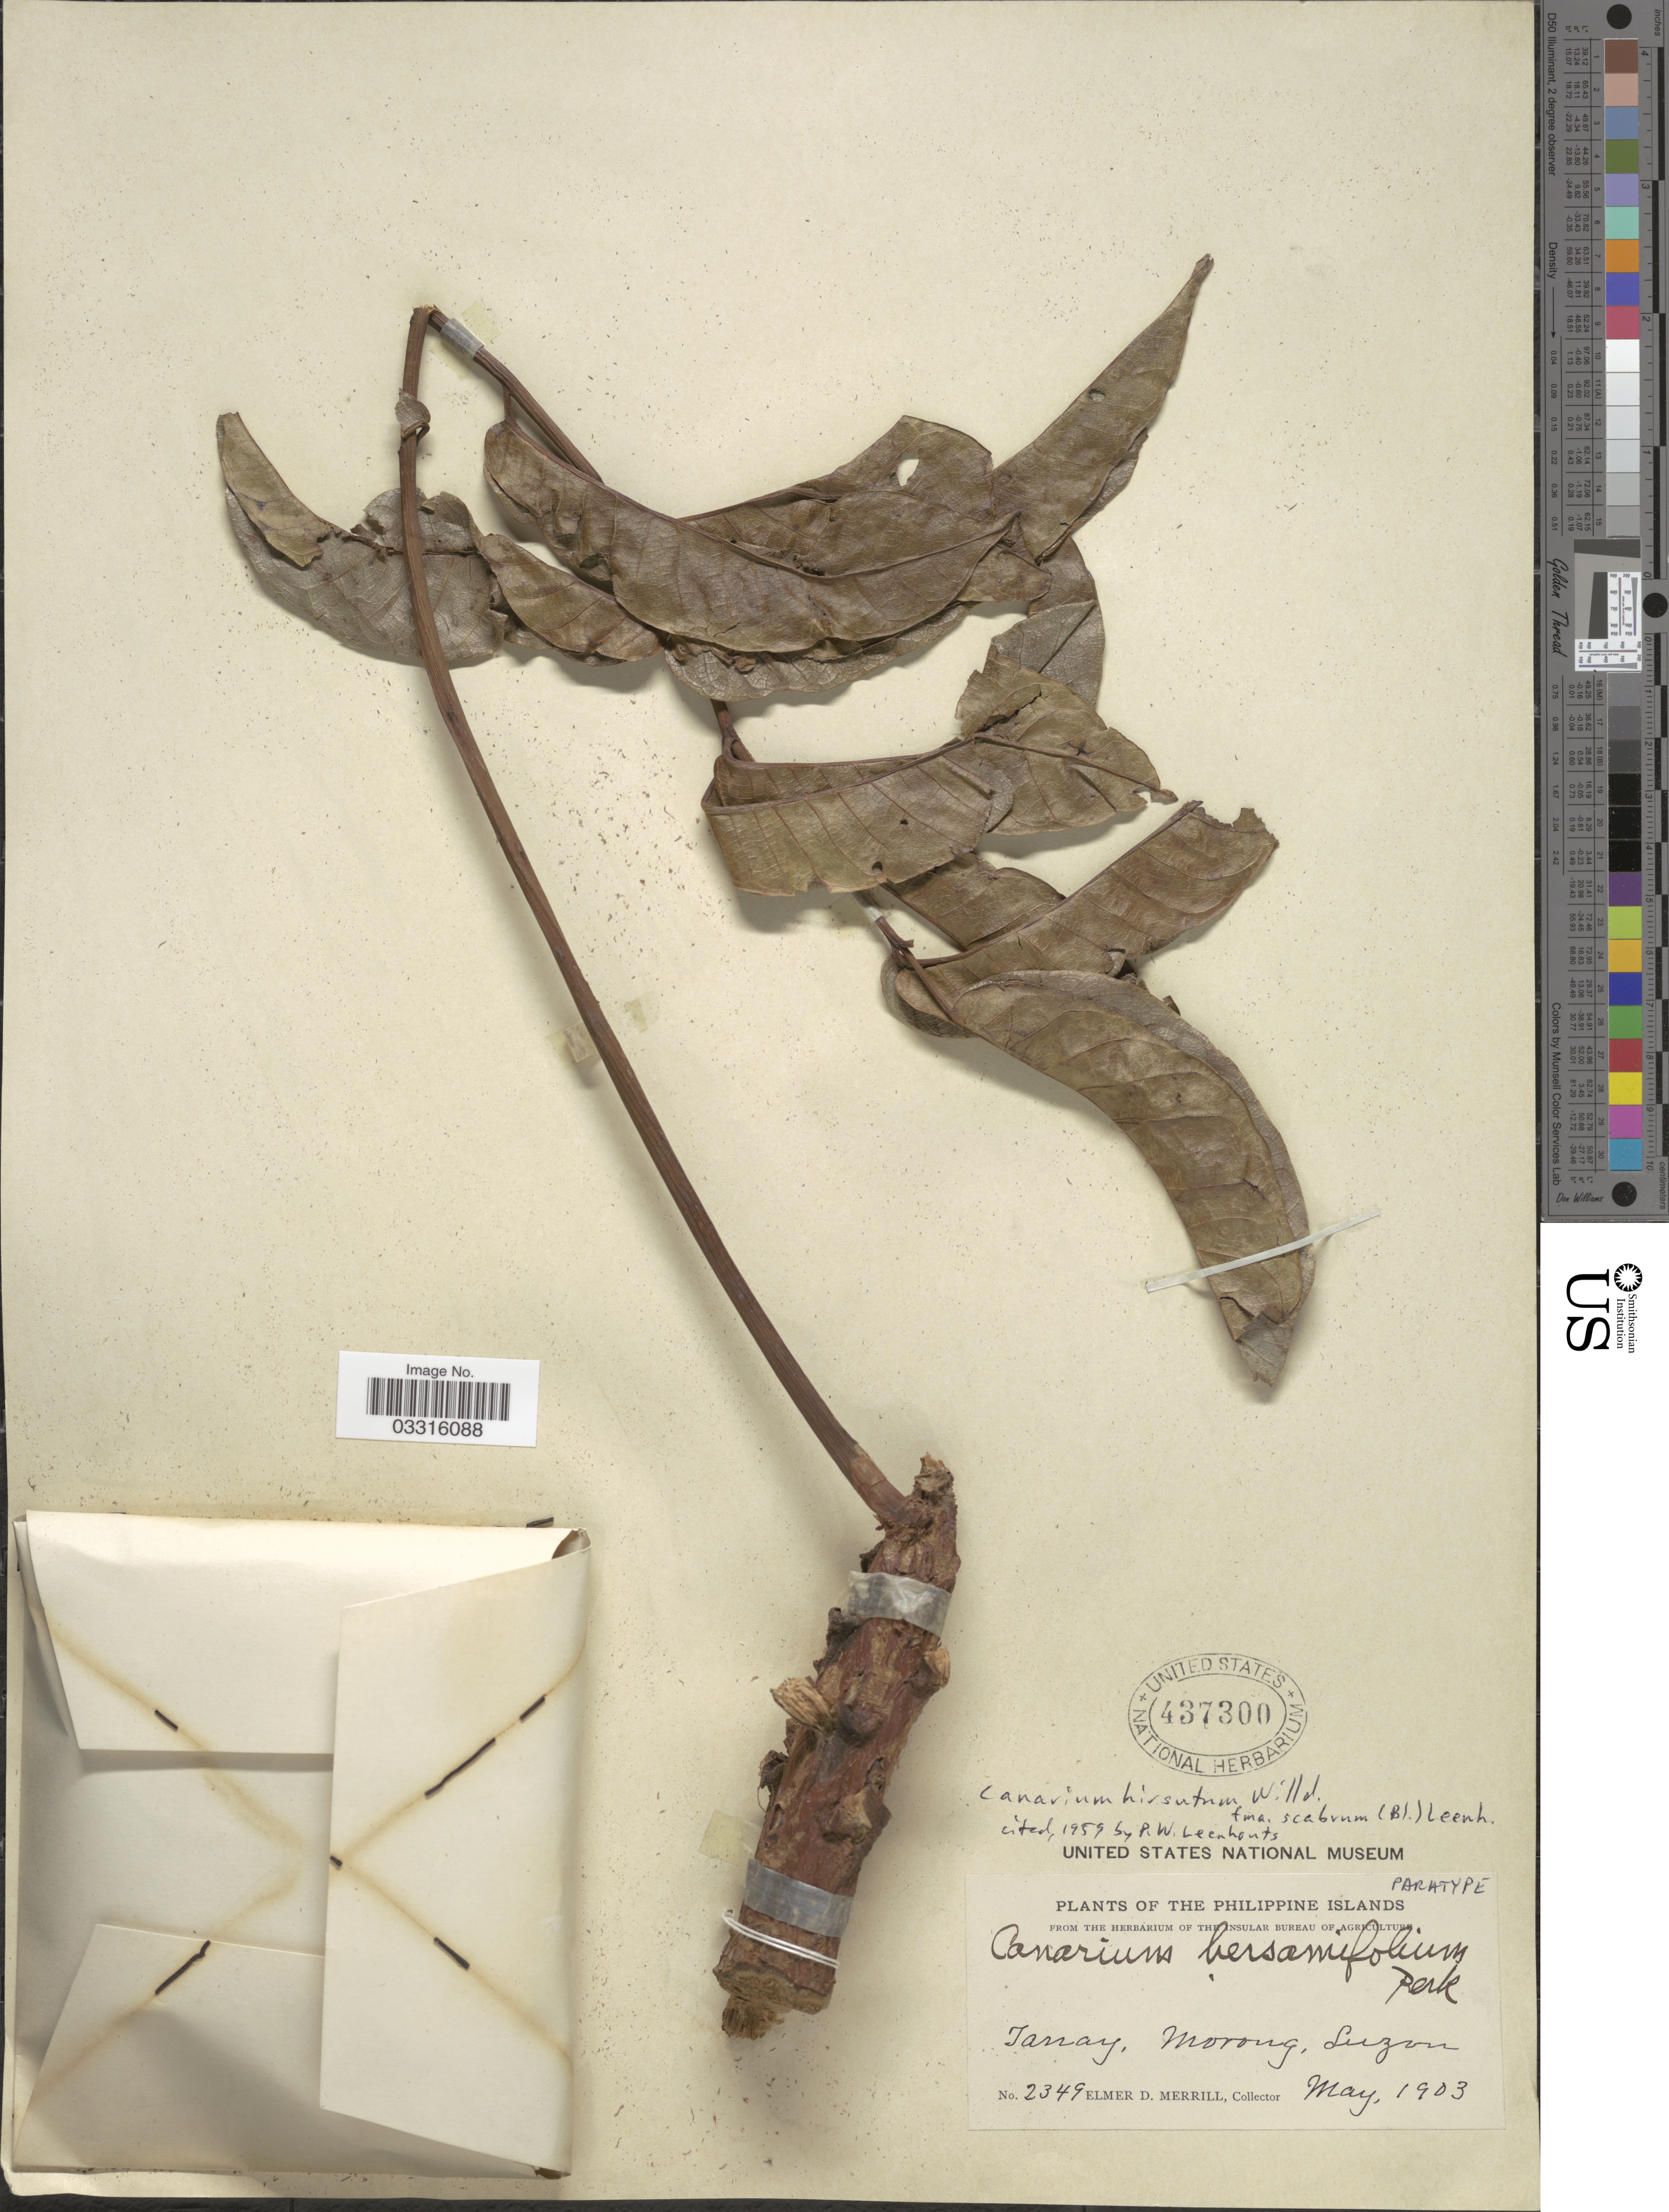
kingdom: Plantae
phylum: Tracheophyta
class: Magnoliopsida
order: Sapindales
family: Burseraceae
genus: Canarium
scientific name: Canarium hirsutum f. scabrum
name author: (Blume) Leenh.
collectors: E. D. Merrill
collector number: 2349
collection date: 1903-05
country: Philippines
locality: Tanay, Morong, Luzon.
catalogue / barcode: US 437300